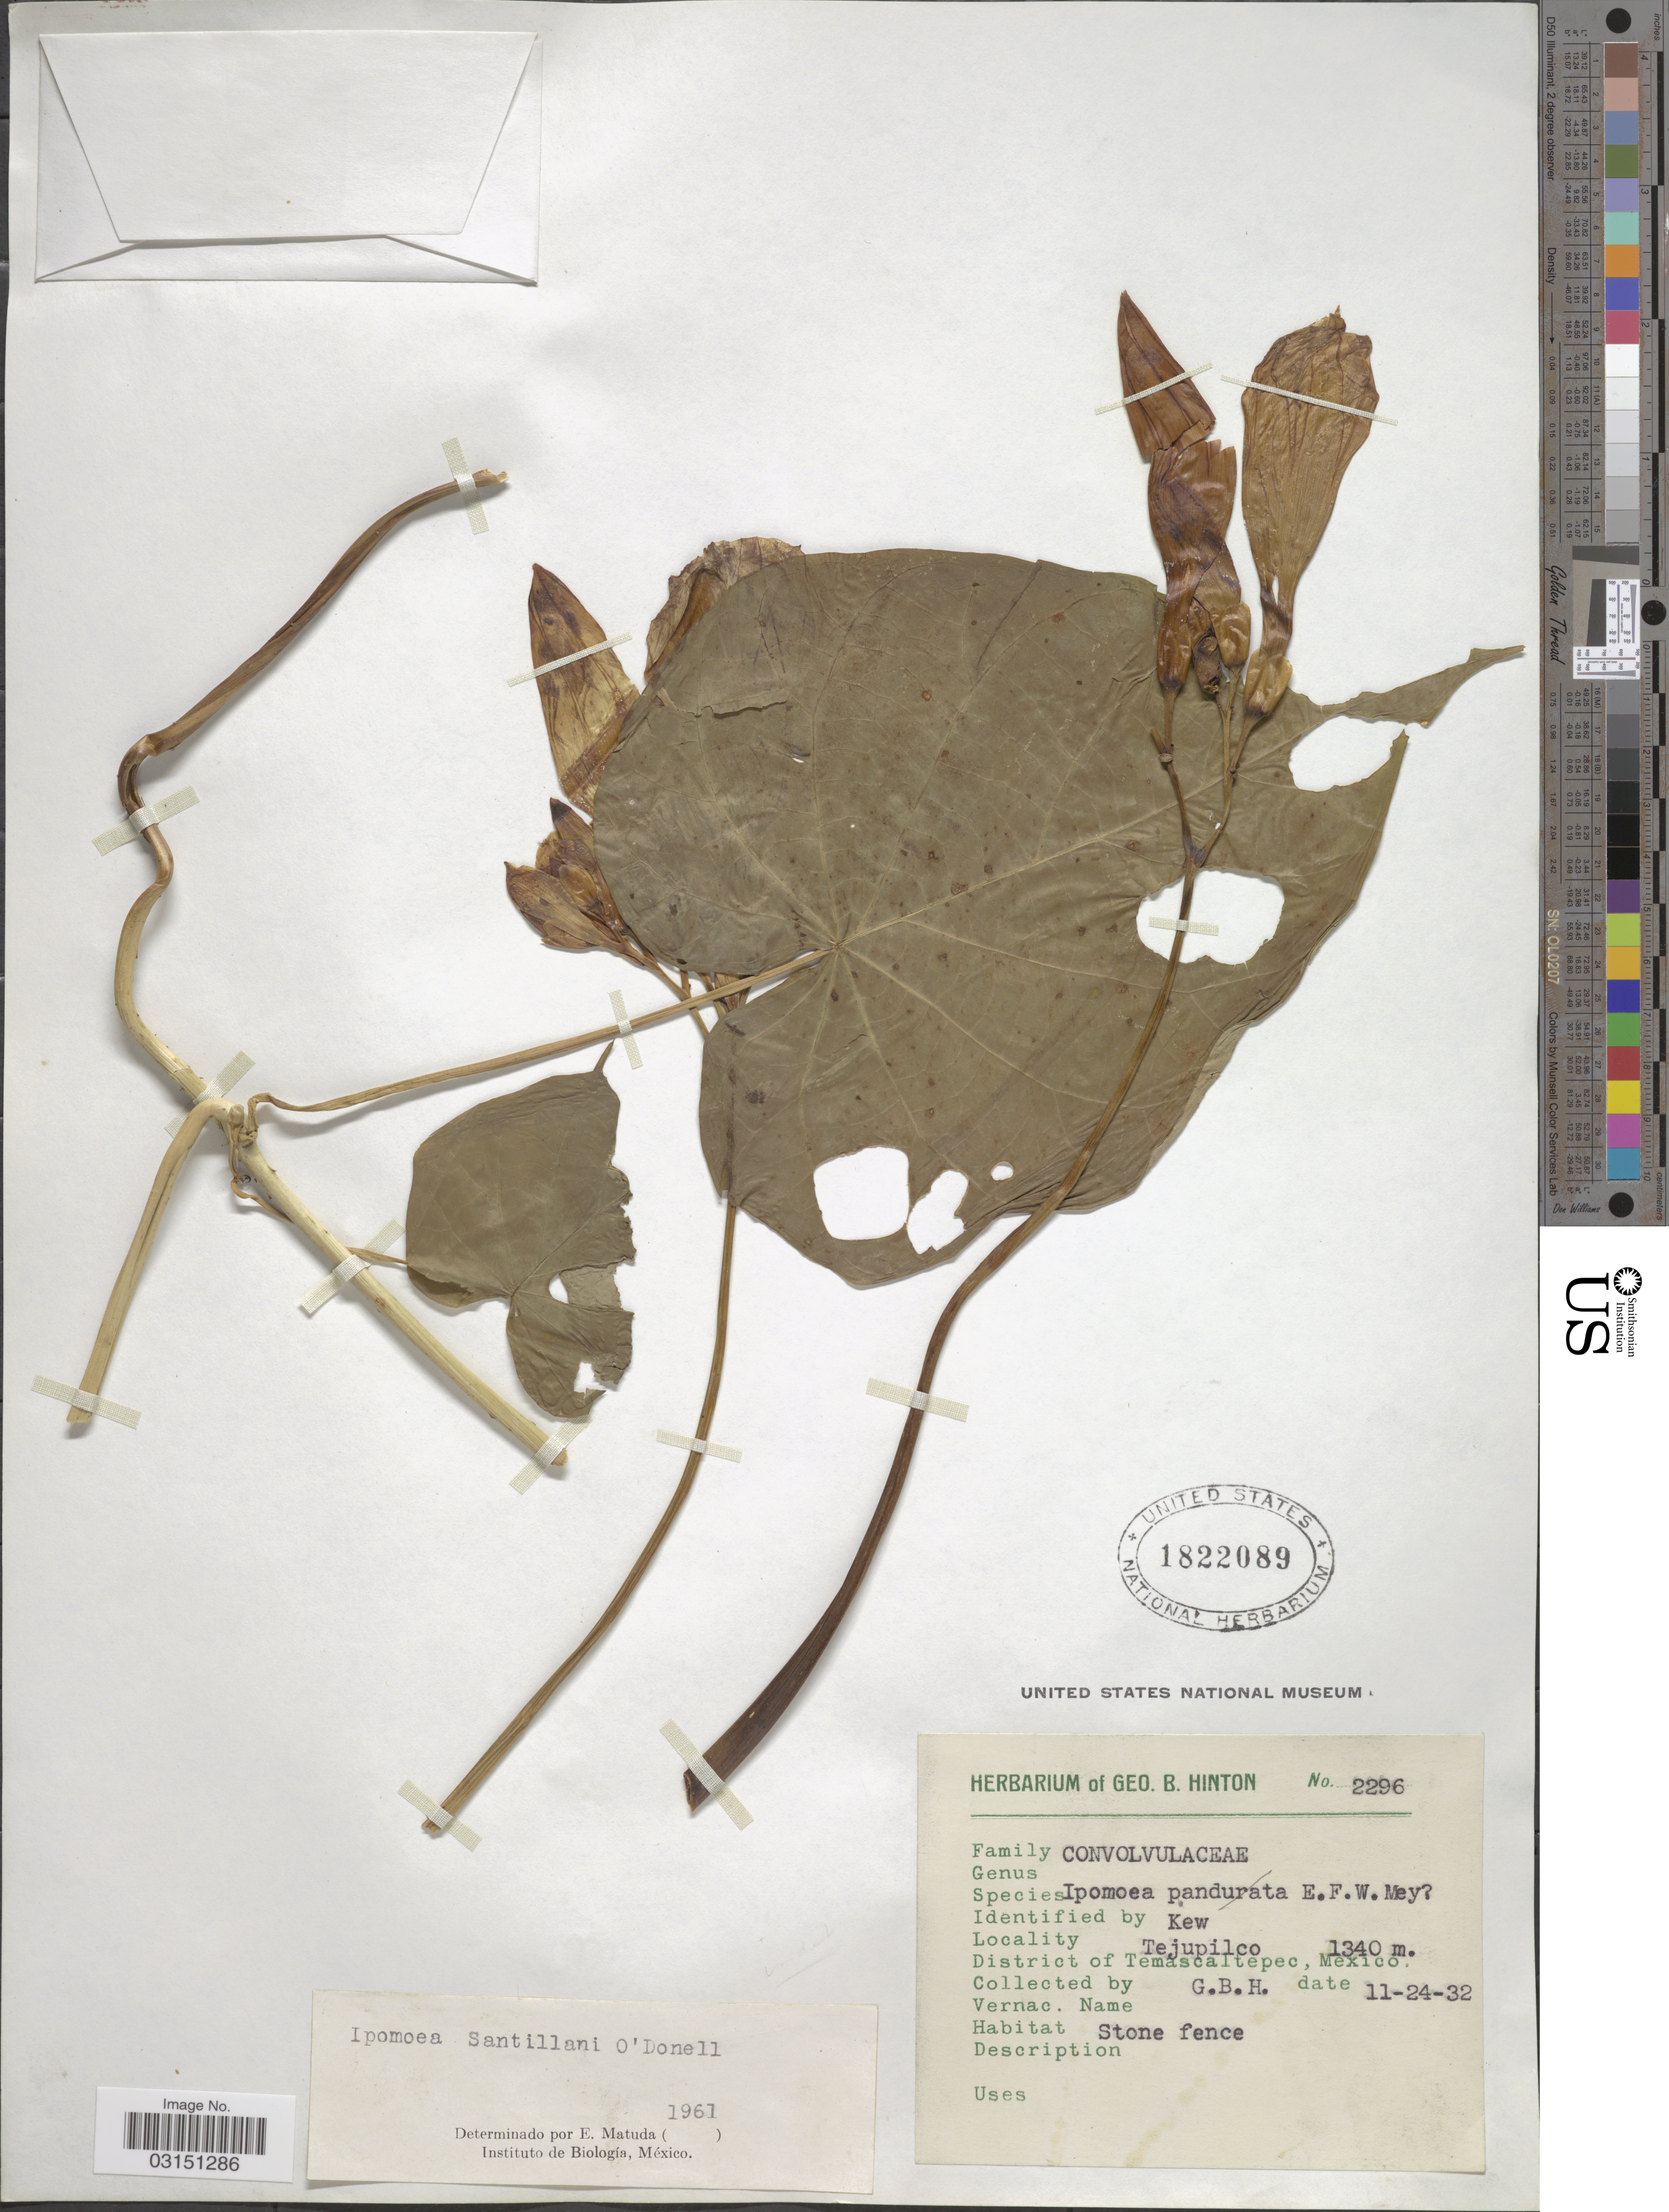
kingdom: Plantae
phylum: Tracheophyta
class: Magnoliopsida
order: Solanales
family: Convolvulaceae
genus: Ipomoea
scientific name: Ipomoea santillanii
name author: O'Donell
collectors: G. B. Hinton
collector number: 2296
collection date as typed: Transcribed d/m/y: 24/11/32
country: Mexico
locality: Tejupilco, District of Temascaltepec.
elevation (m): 1340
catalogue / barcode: US 1822089